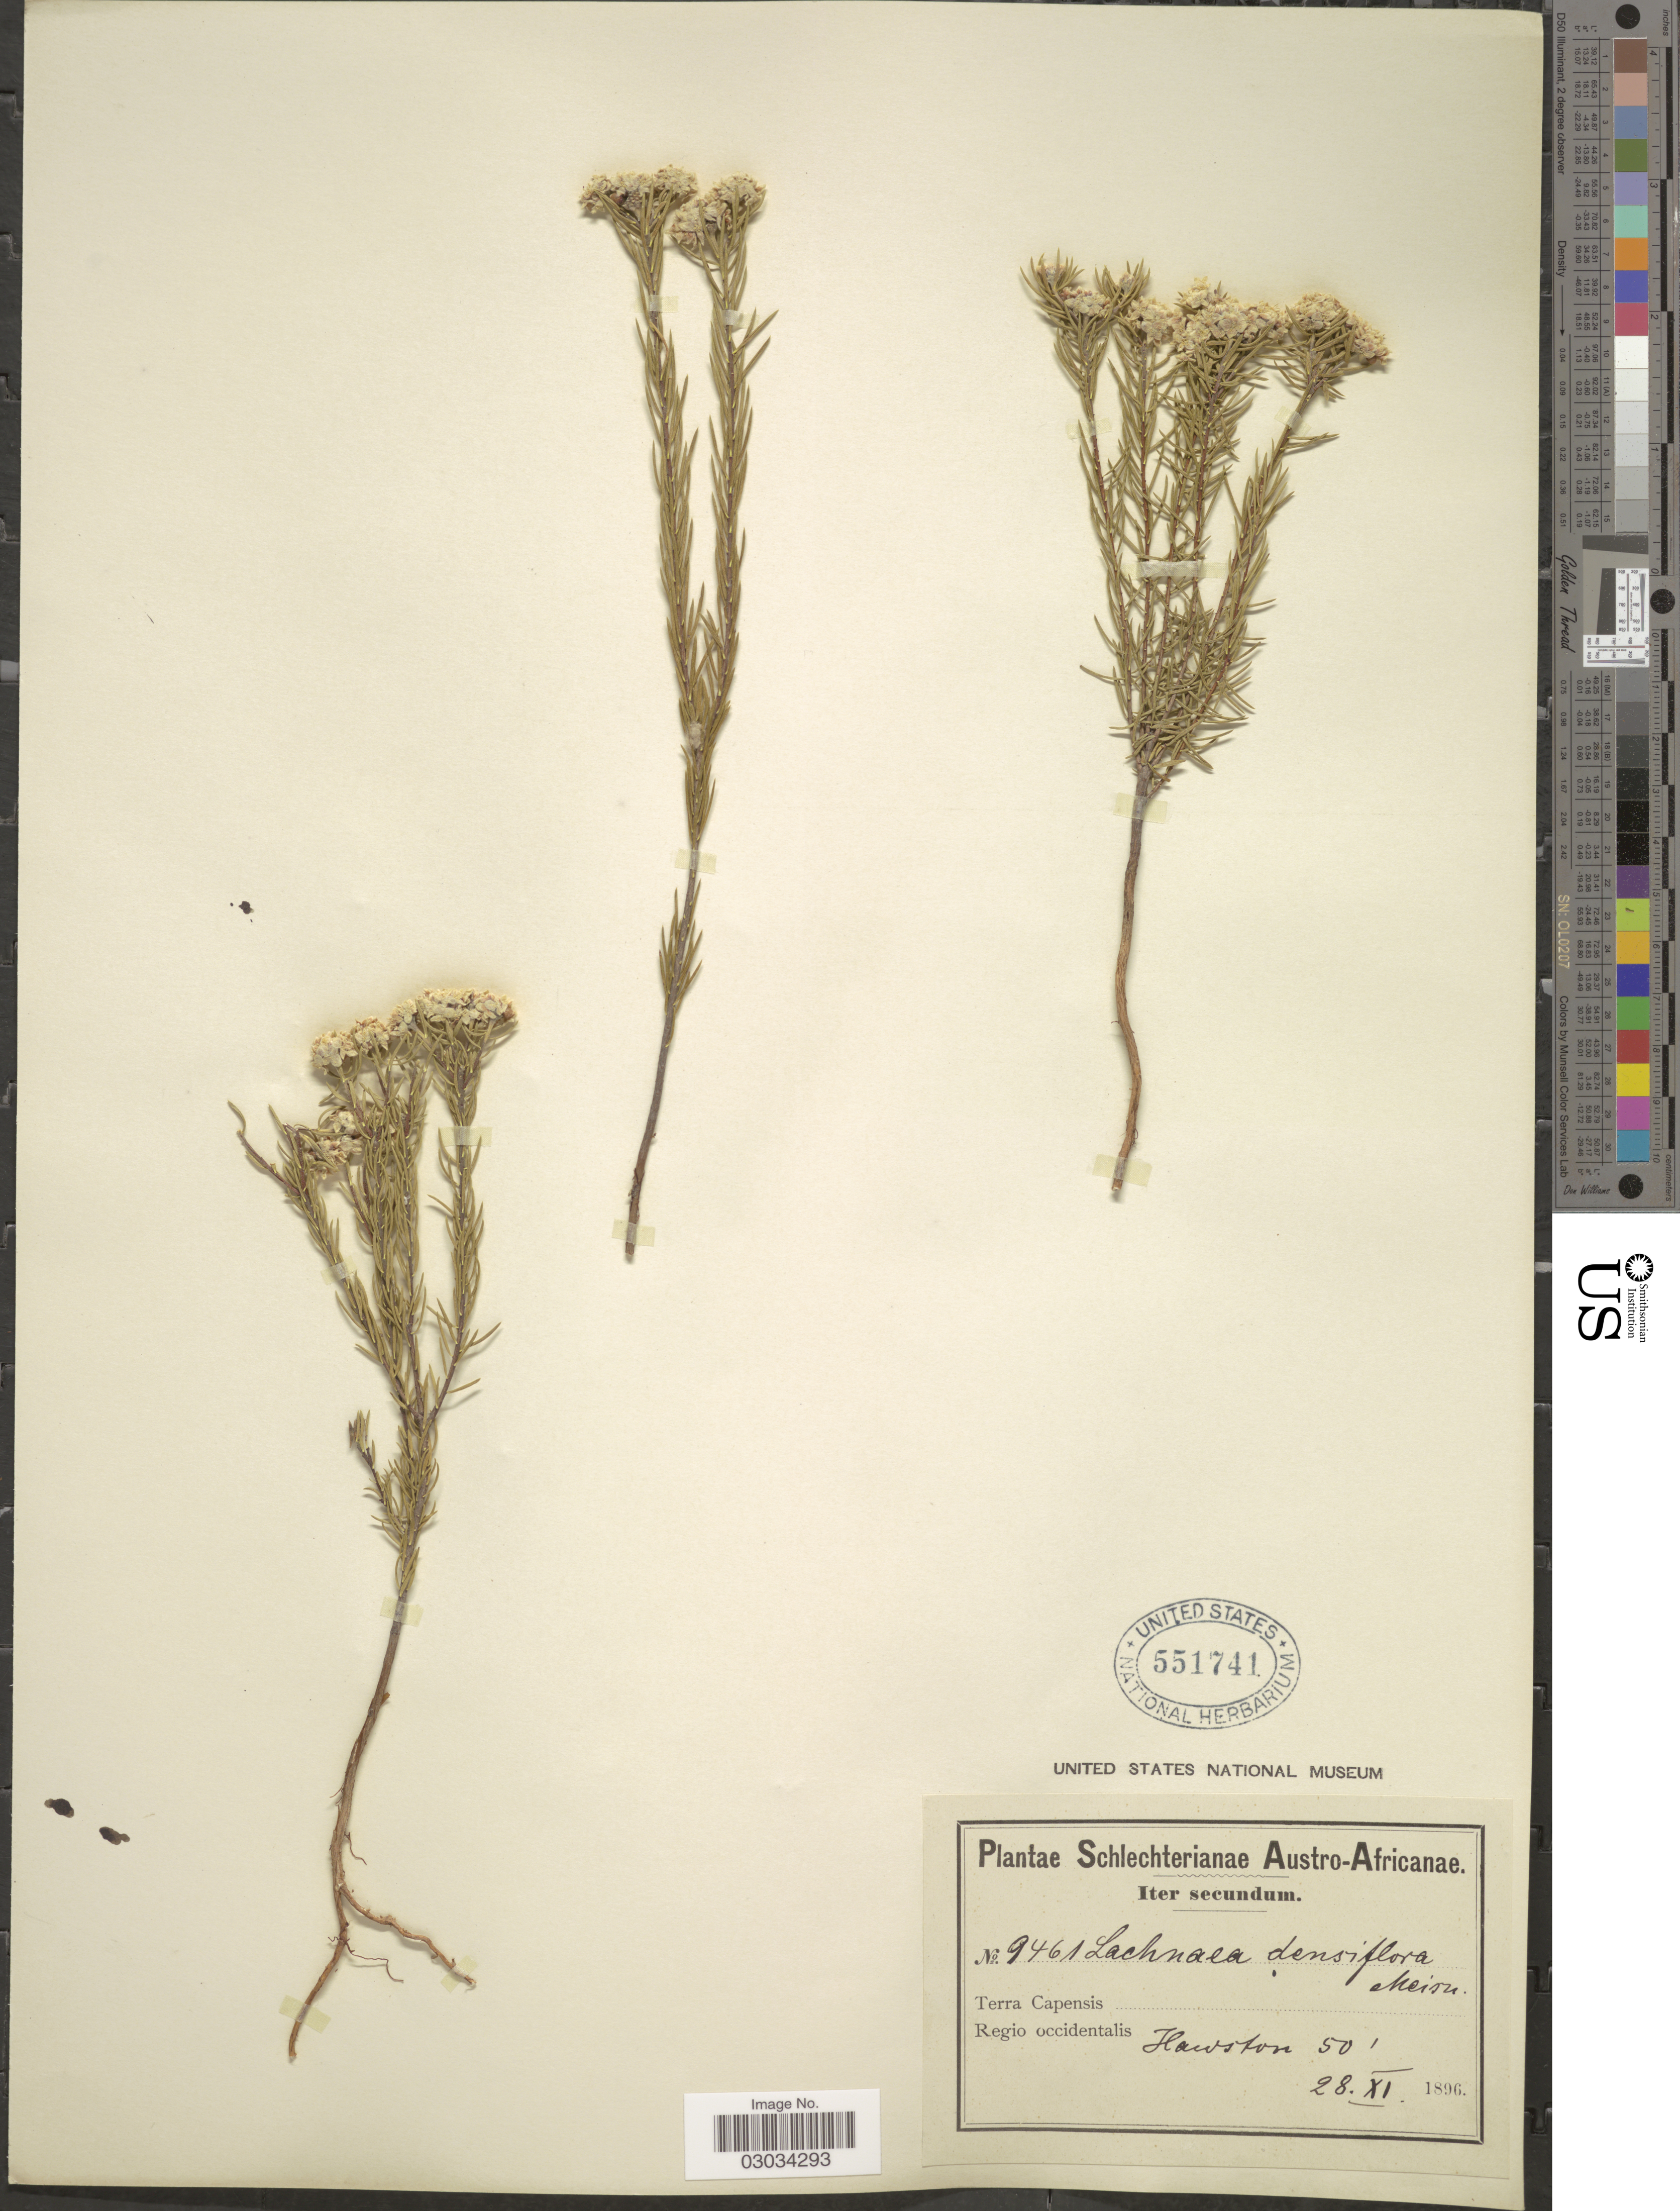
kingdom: Plantae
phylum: Tracheophyta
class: Magnoliopsida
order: Malvales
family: Thymelaeaceae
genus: Lachnaea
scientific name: Lachnaea densiflora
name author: Meisn.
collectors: Schlechter, --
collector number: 9461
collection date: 1896-11-28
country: South Africa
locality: Austro-Africanae. Terra Capensis. Regio occidentalis. Hawston.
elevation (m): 15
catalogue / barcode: US 551741